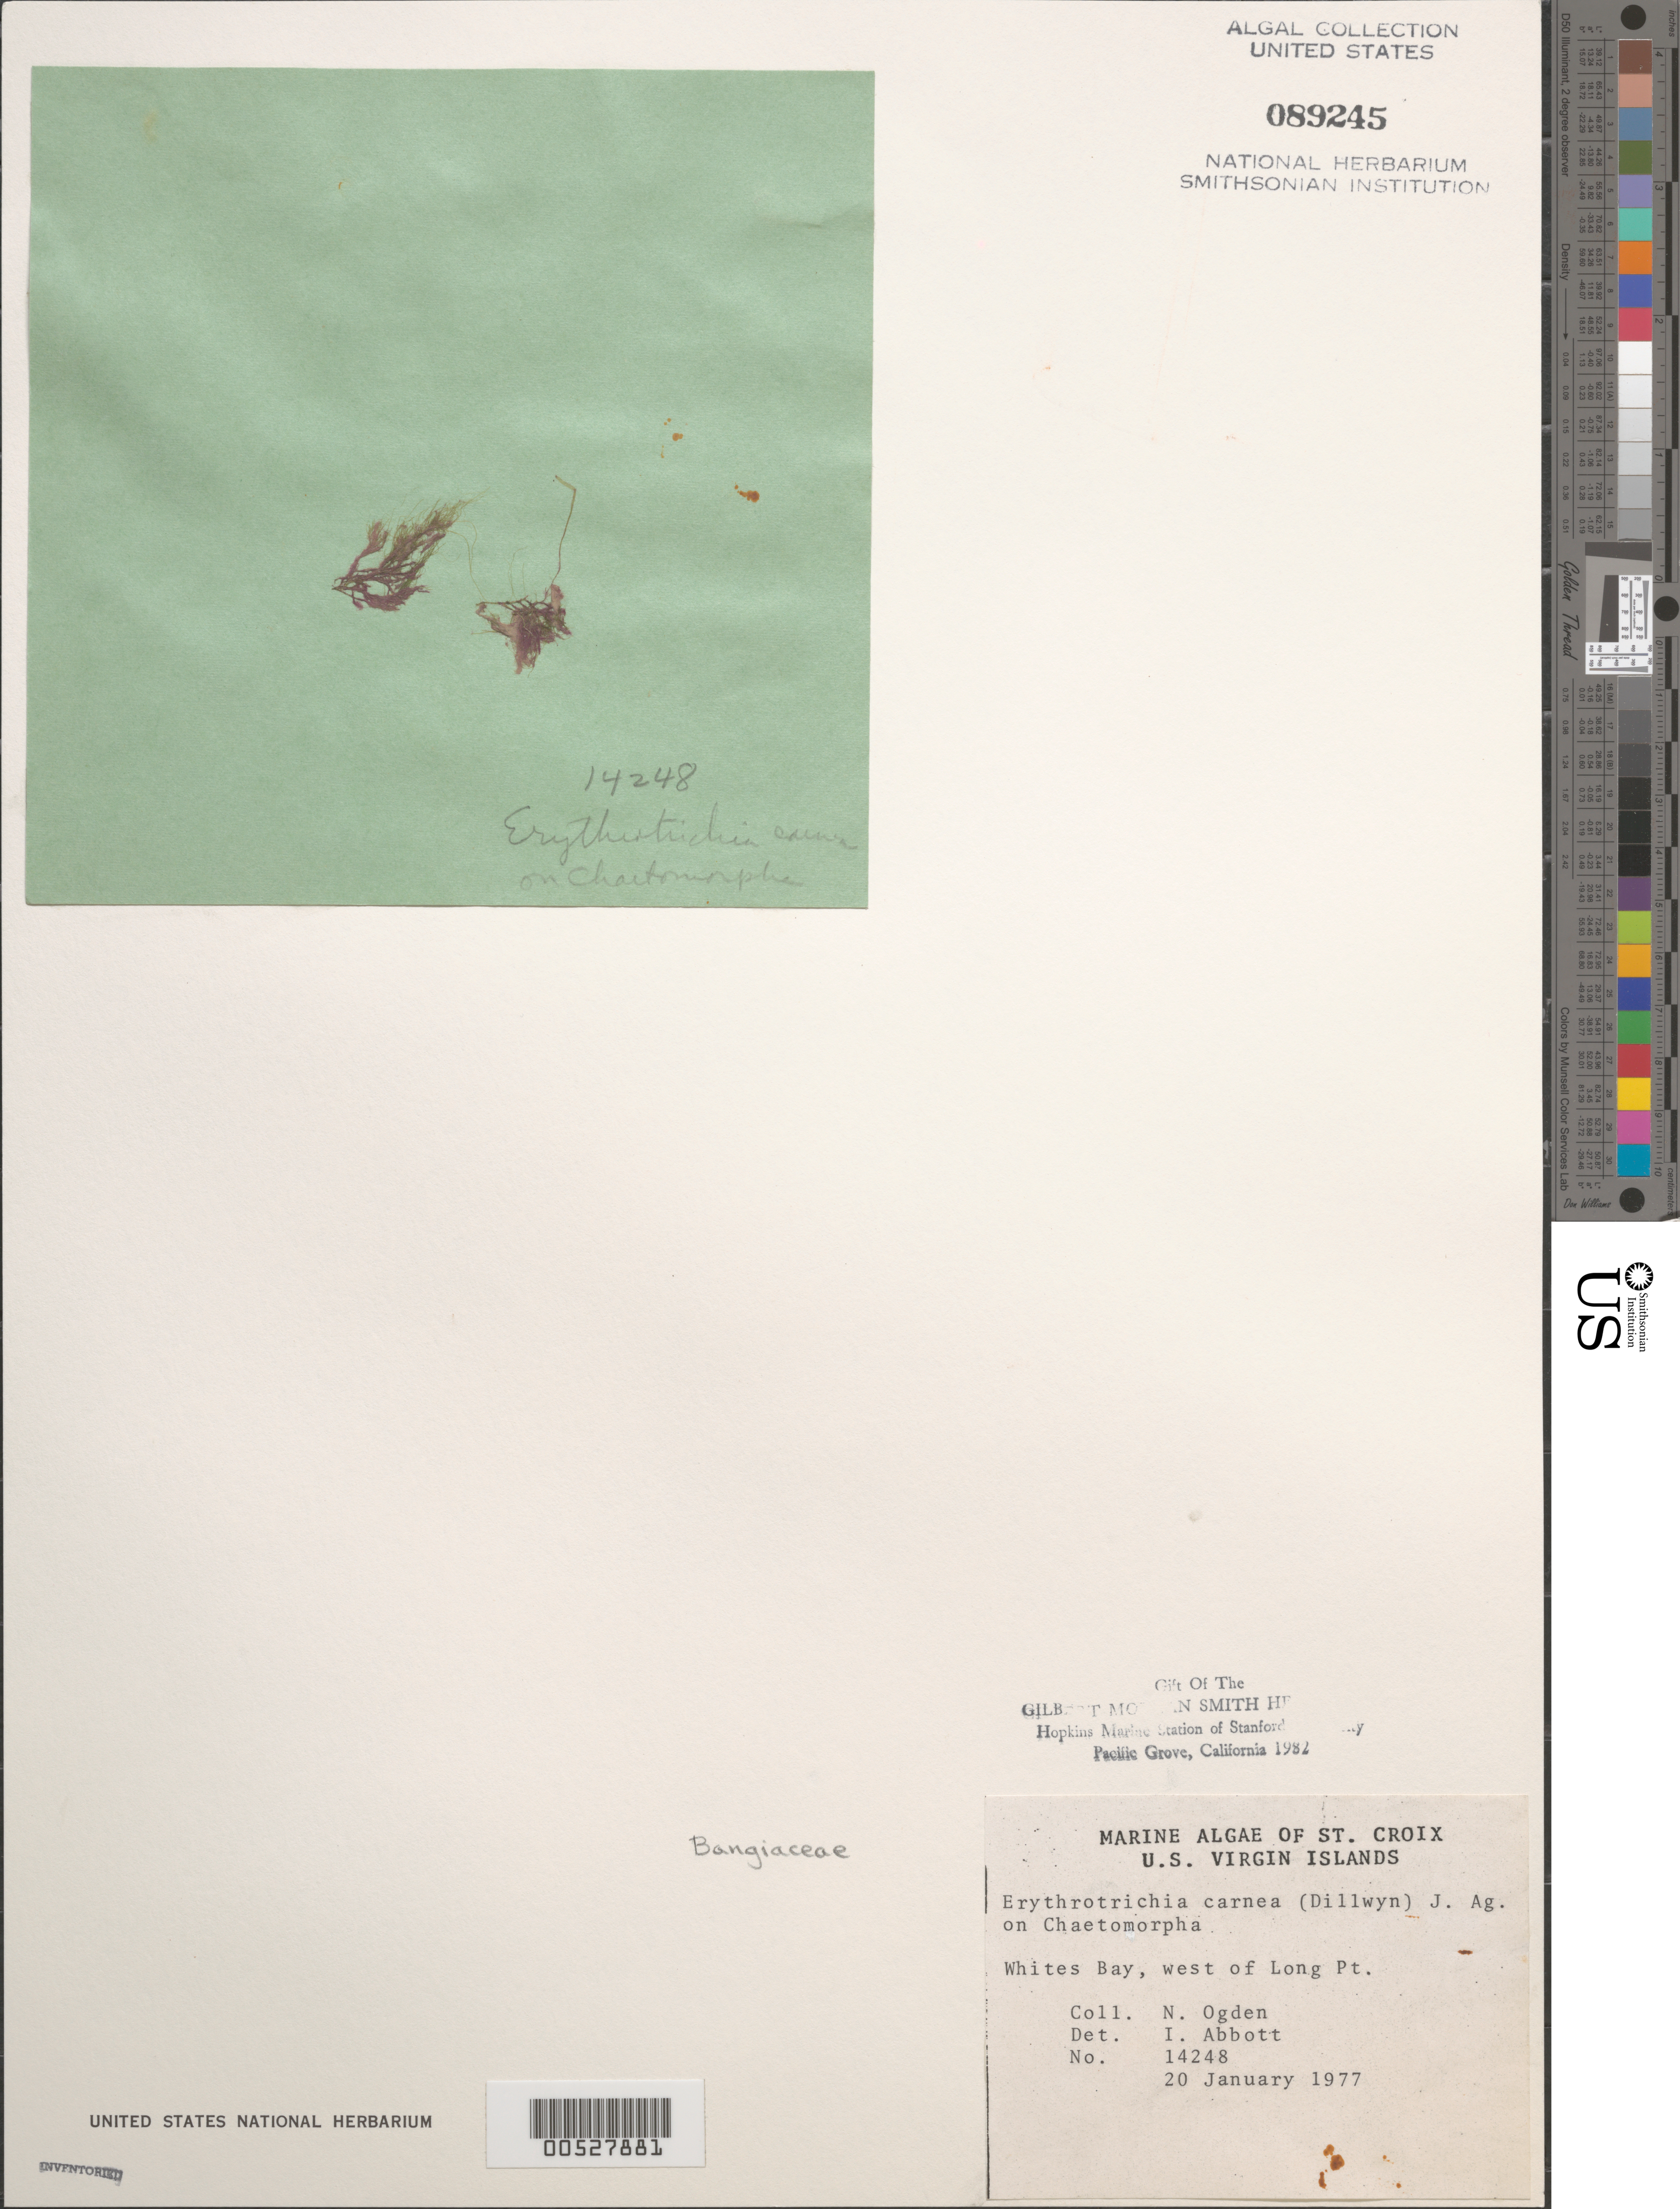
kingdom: Plantae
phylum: Rhodophyta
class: Compsopogonophyceae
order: Erythropeltidales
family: Erythrotrichiaceae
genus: Erythrotrichia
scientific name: Erythrotrichia carnea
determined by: Abbott, Isabella A.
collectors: N. Ogden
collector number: IAA 14248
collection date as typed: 20 Jan 1977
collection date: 1977-01-20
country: U.S. Virgin Islands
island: St. Croix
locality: Whites Bay, west of Long Point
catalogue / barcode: US 89245